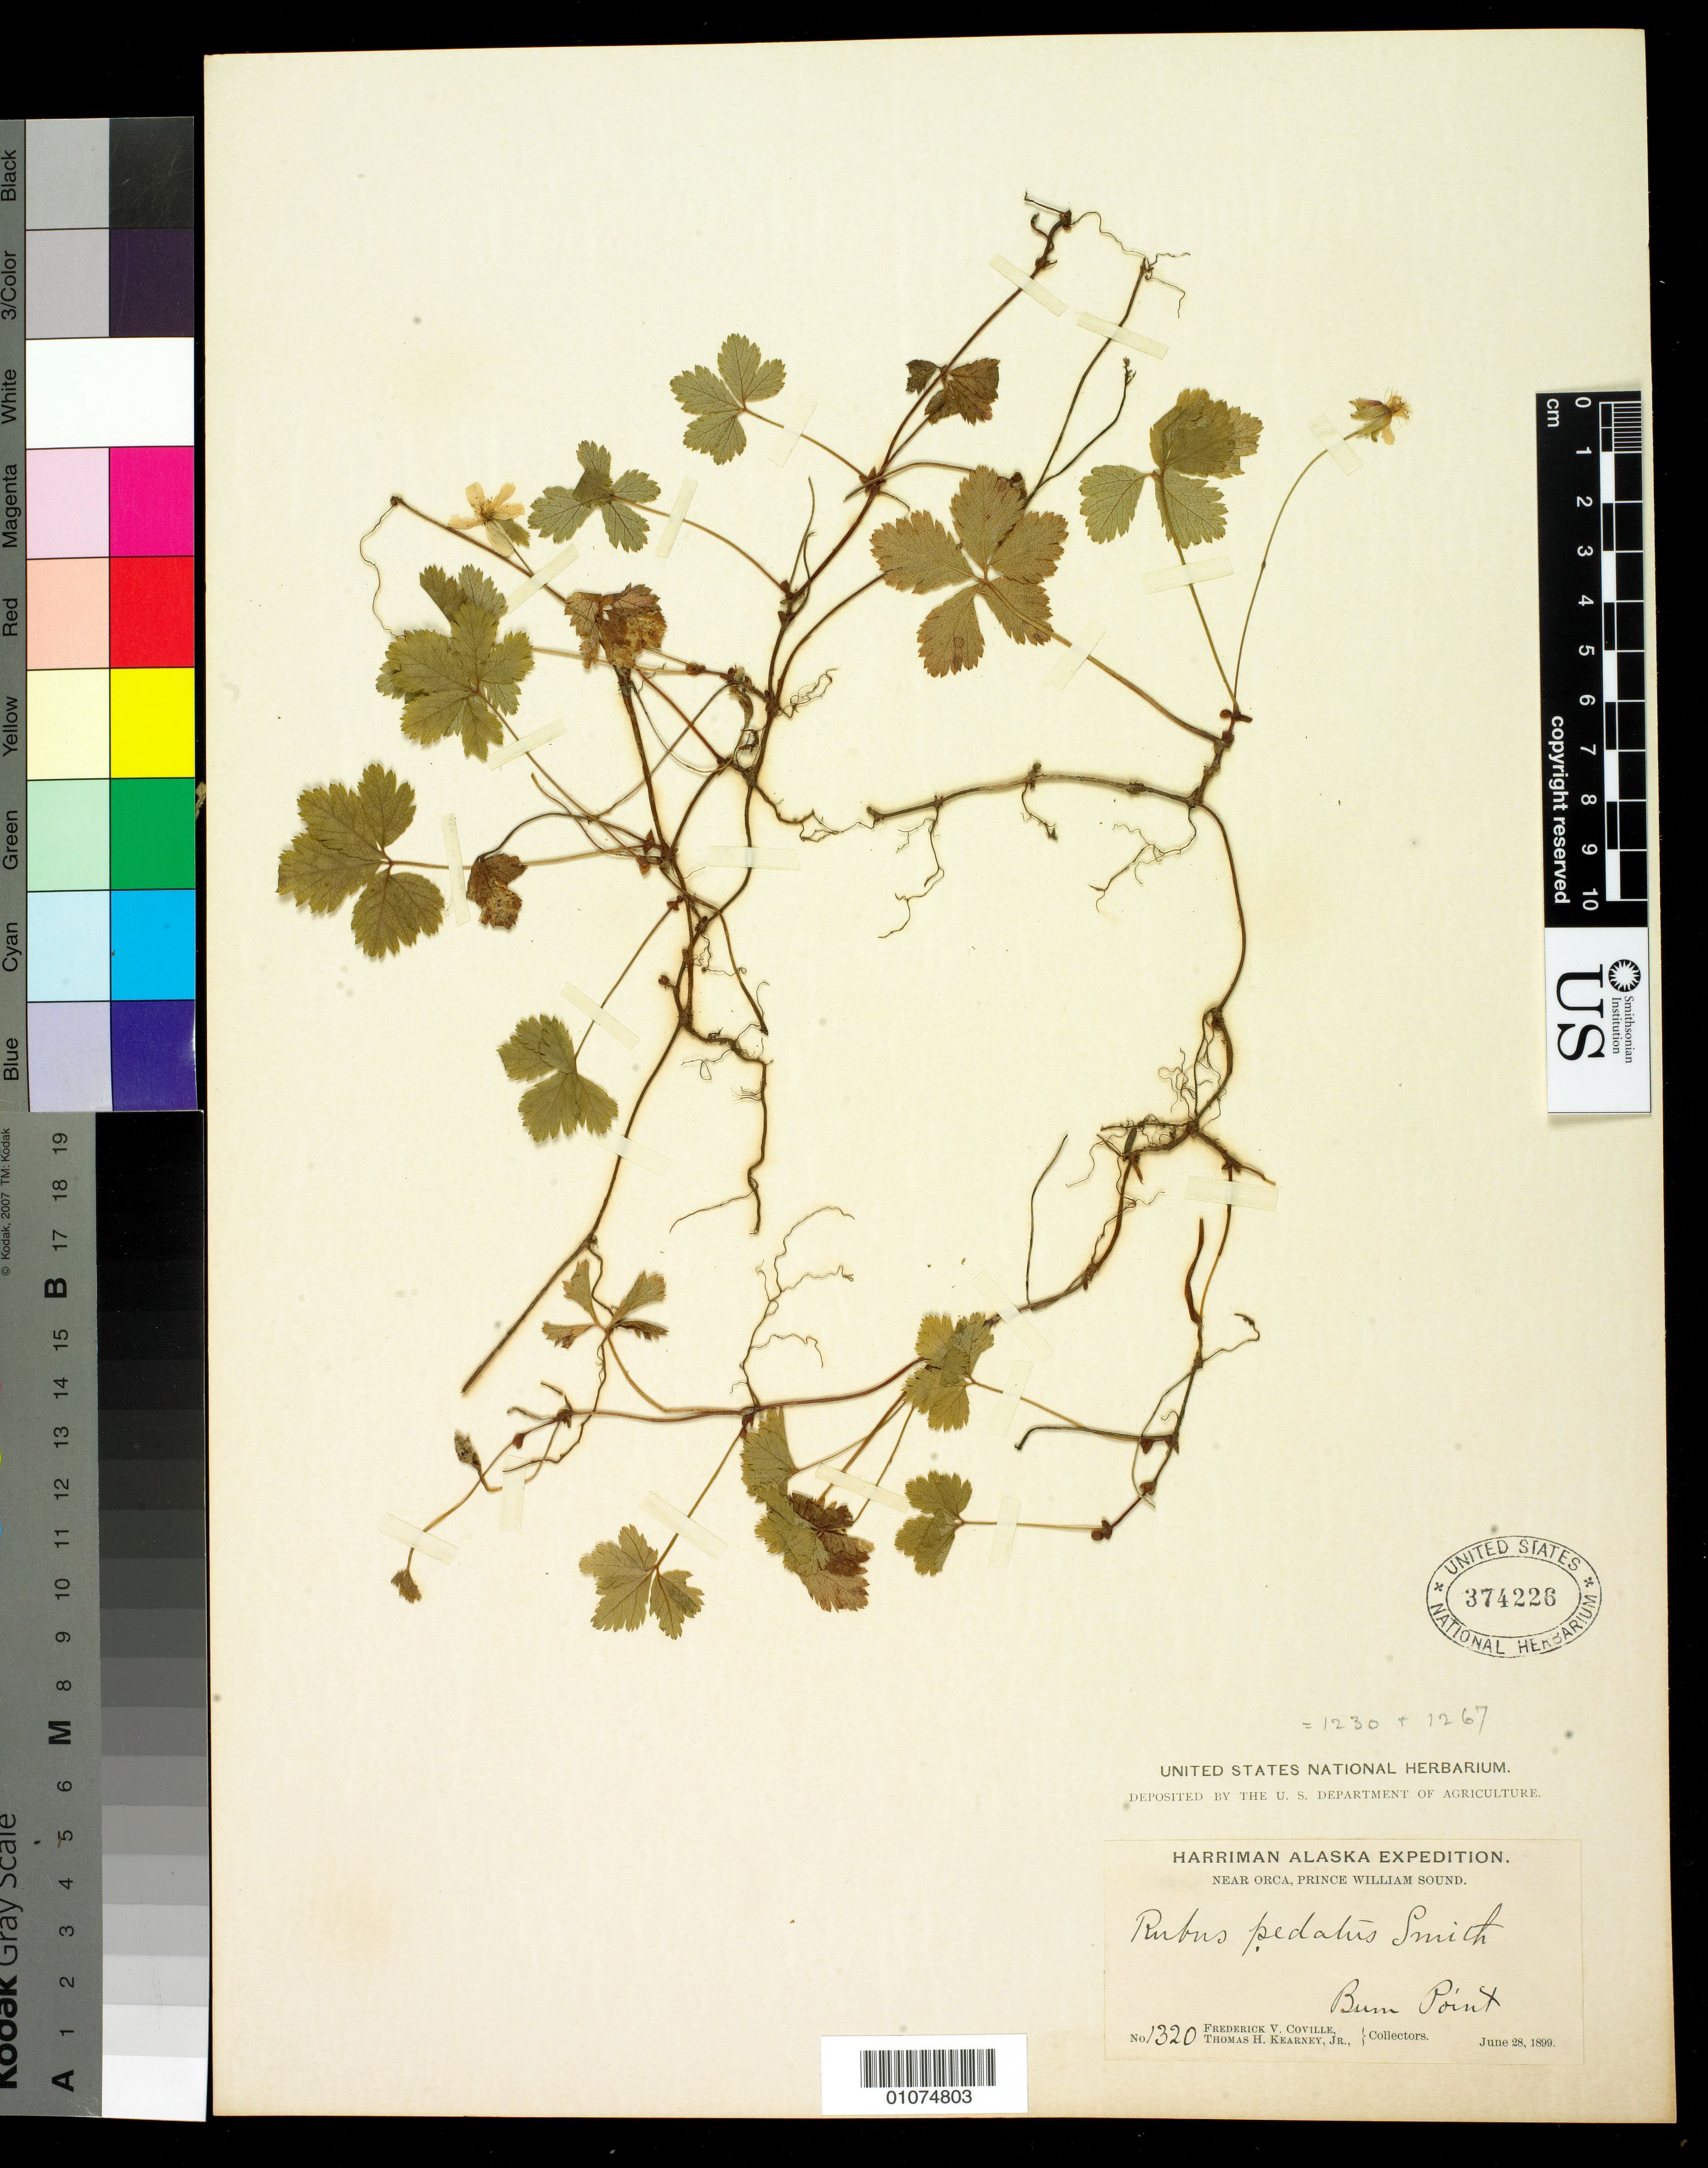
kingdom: Plantae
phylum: Tracheophyta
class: Magnoliopsida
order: Rosales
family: Rosaceae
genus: Rubus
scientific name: Rubus pedatus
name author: Sm.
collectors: F. V. Coville & T. H. Kearney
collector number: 1320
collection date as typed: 28 Jun 1899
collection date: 1899-06-28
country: United States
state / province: Alaska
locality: Near Orca,Prince William Sound. Bum Point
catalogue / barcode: US 374226